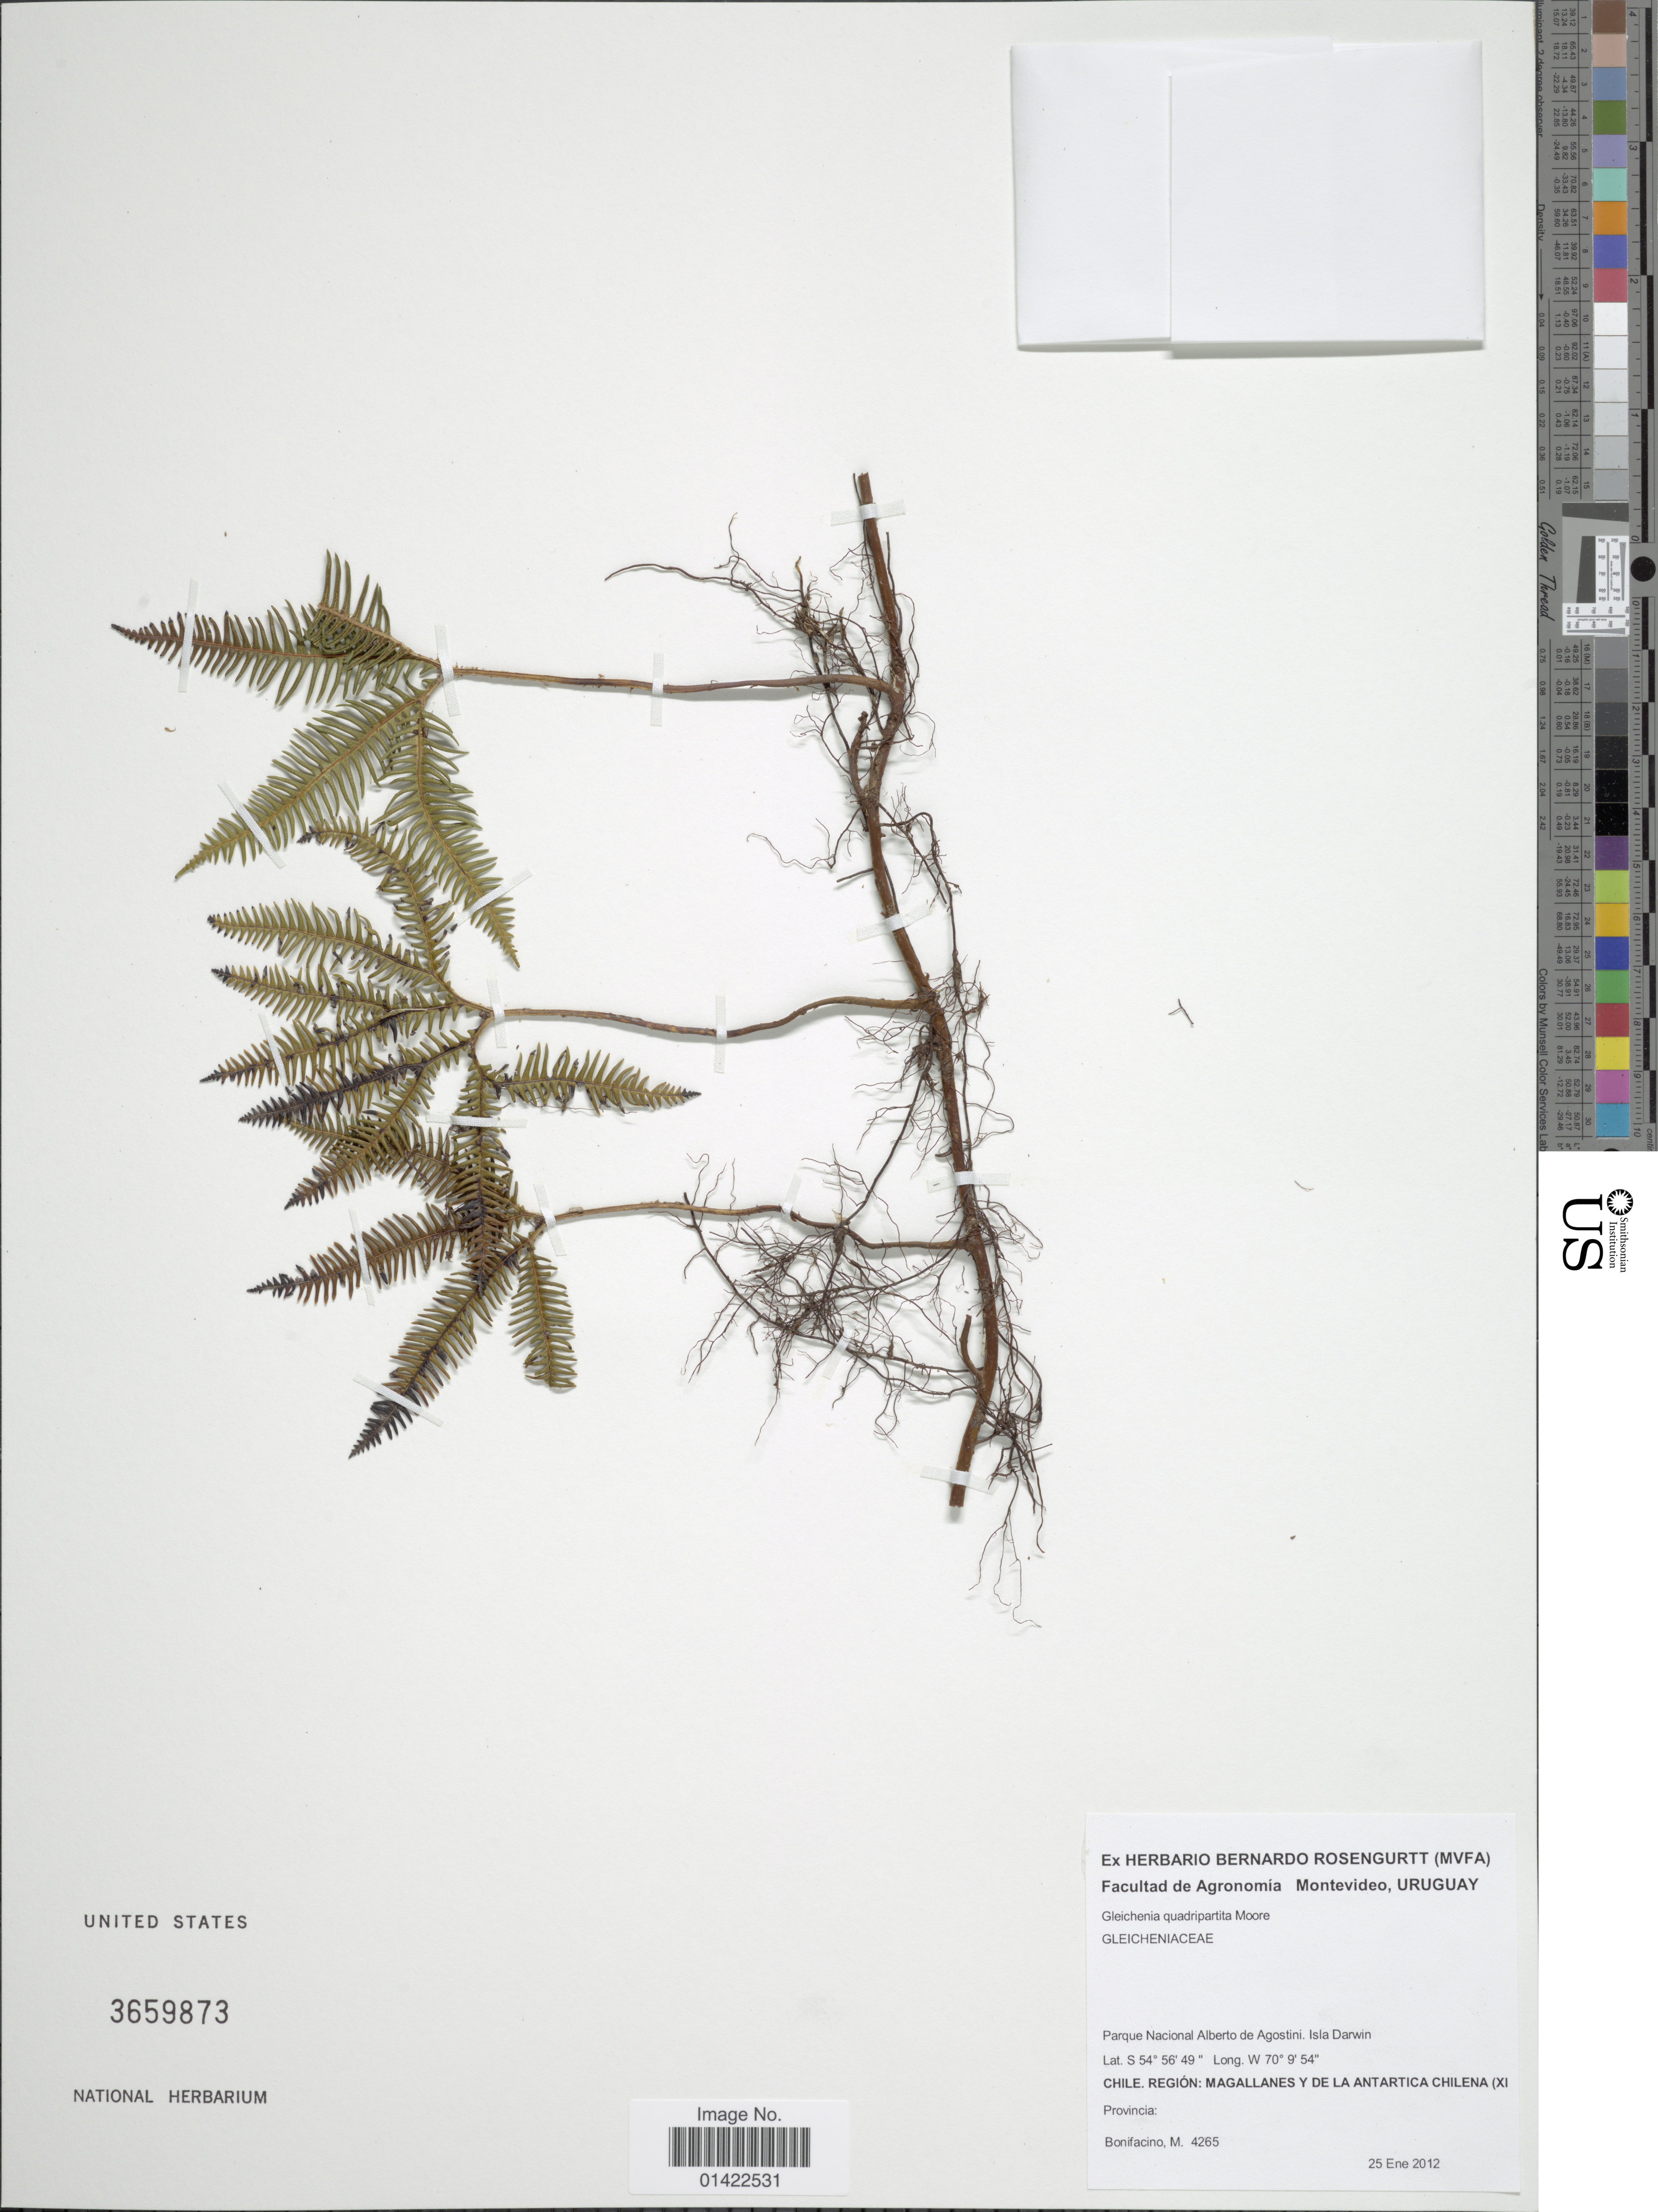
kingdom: Plantae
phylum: Tracheophyta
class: Polypodiopsida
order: Gleicheniales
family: Gleicheniaceae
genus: Sticherus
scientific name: Sticherus quadripartitus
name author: (Poir.) Ching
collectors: M. Bonifacino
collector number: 4265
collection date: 2012-01-25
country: Chile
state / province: Magallanes y de la Antártica Chilena (XII)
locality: Parque Nacional Alberto de Agostini, Isla Darwin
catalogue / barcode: US 3659873